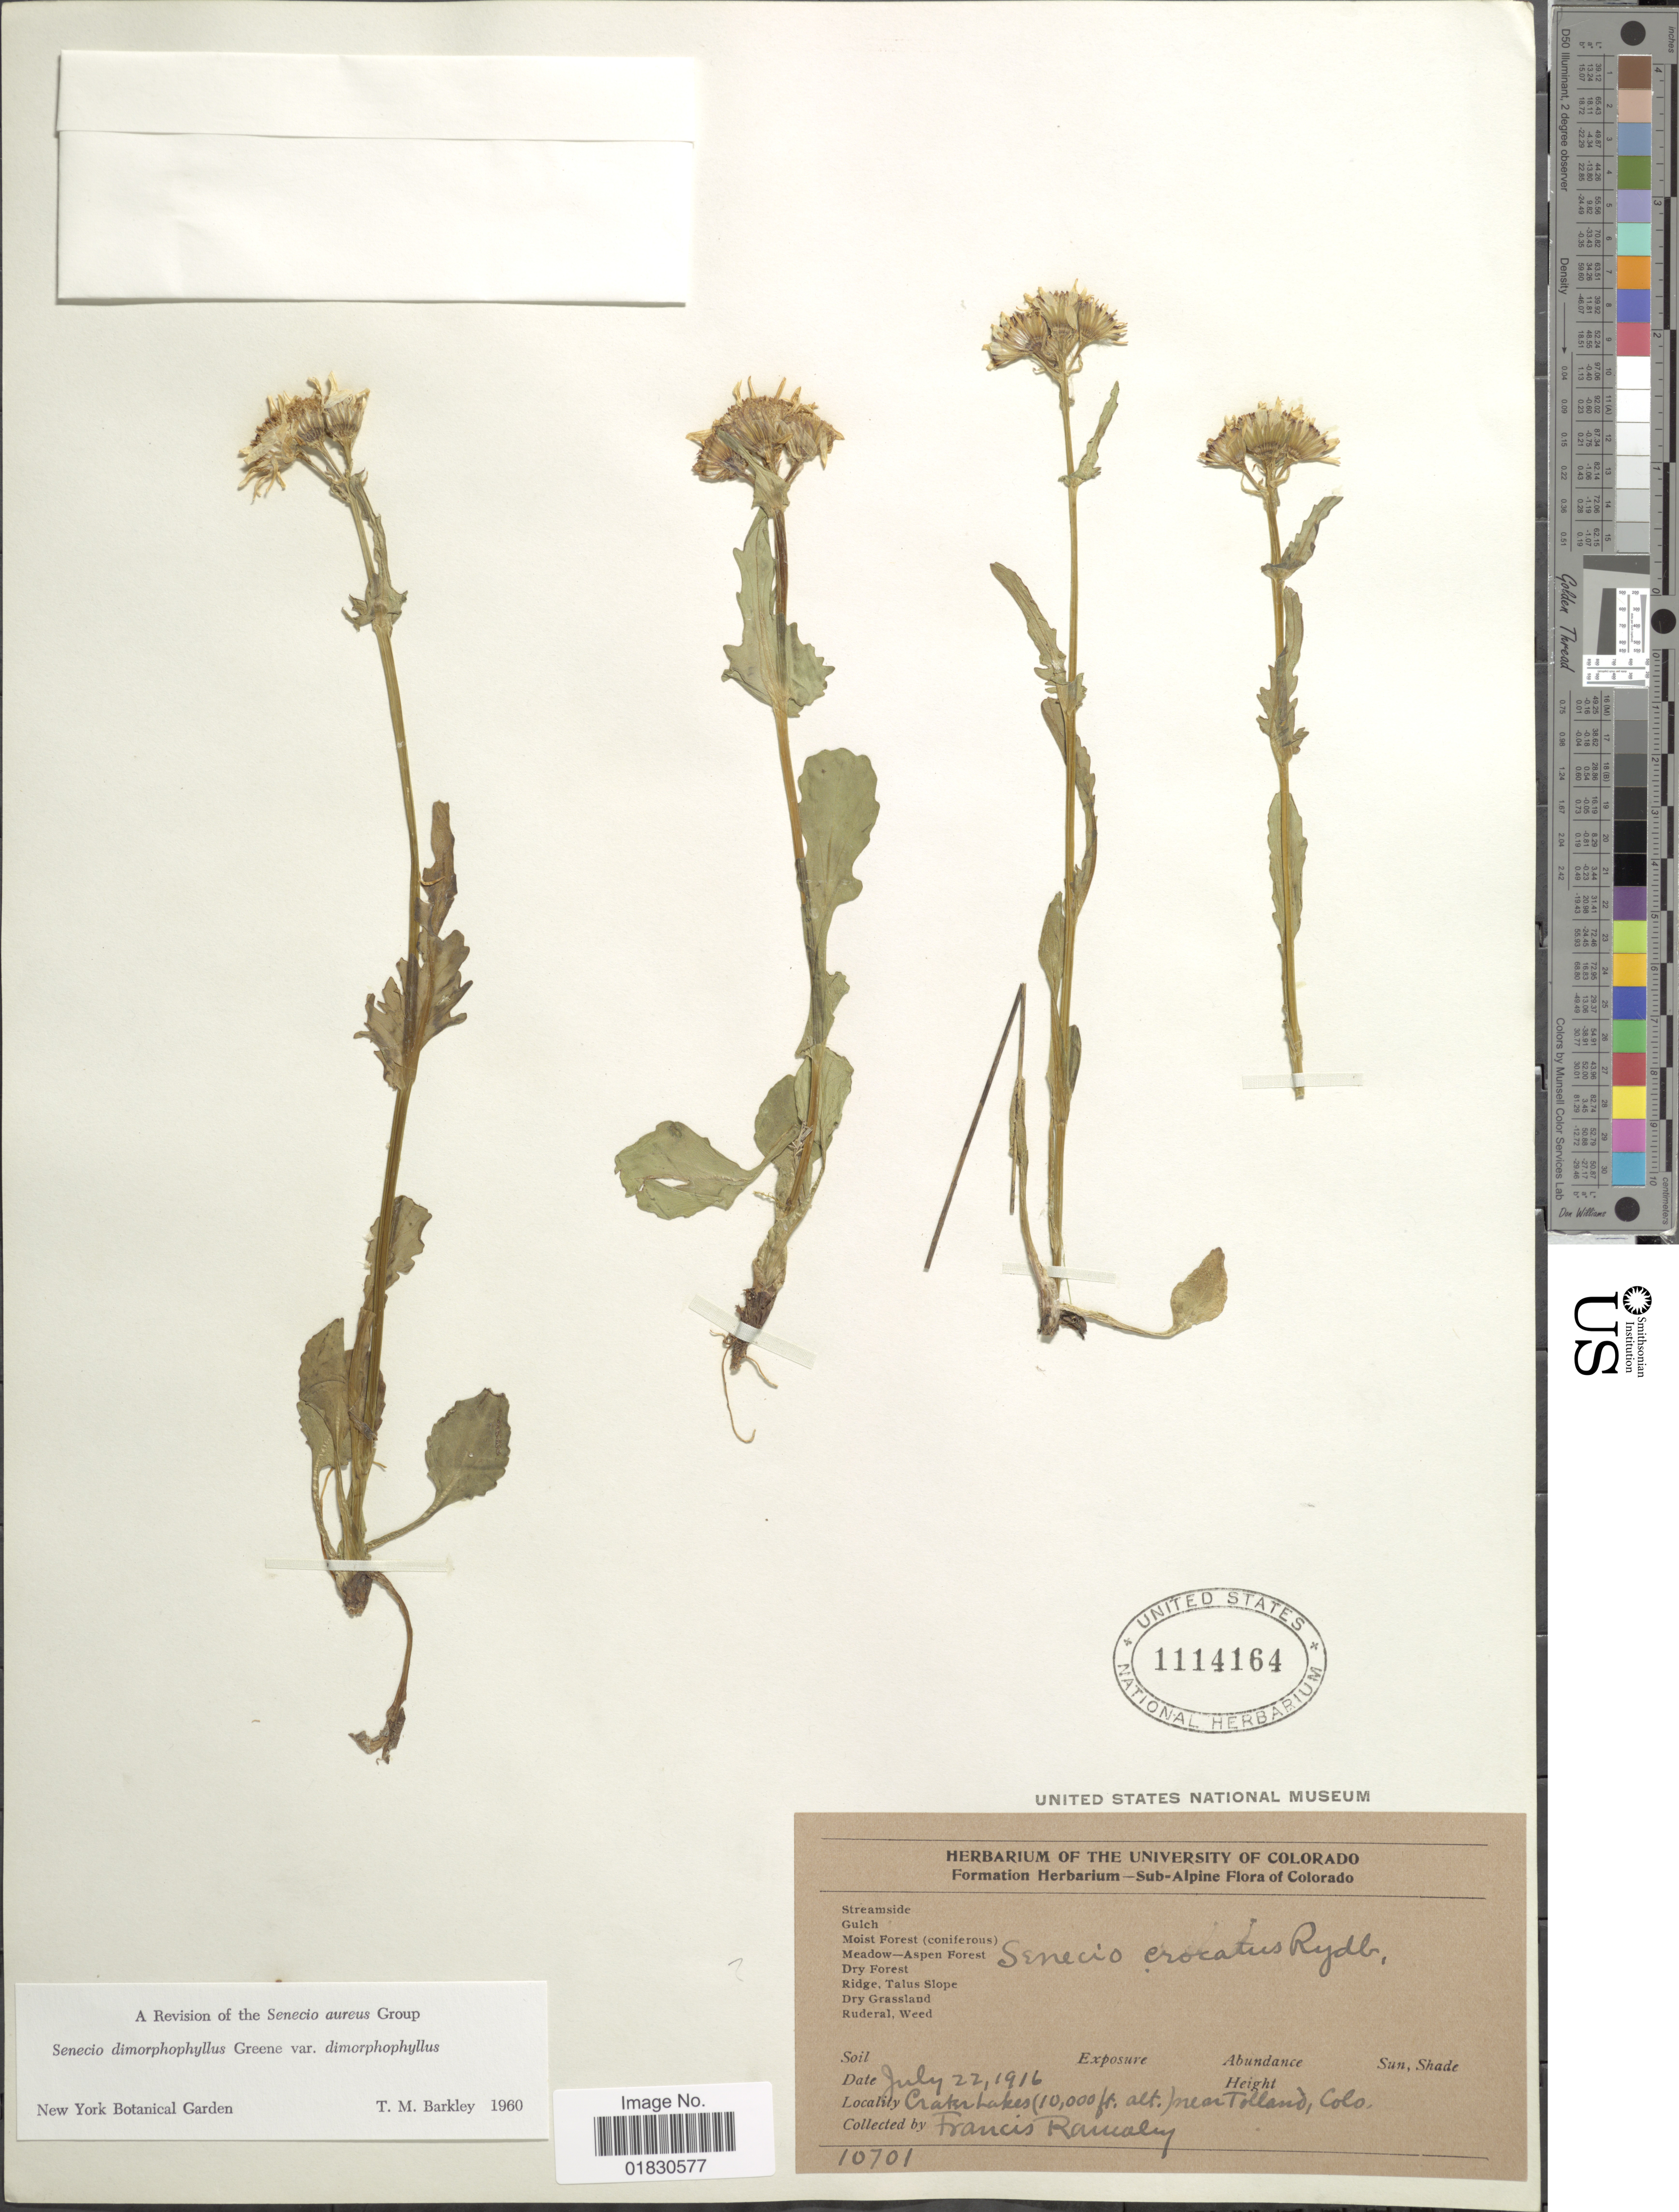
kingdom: Plantae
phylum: Tracheophyta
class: Magnoliopsida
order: Asterales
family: Asteraceae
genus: Packera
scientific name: Packera dimorphophylla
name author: (Greene) W.A. Weber & Á. Löve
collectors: F. Ramaley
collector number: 10701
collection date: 1916-07-22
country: United States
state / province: Colorado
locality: Sub-Alpine, Colorado, Crater Lakes, near Tolland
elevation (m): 3048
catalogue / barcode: US 1114164